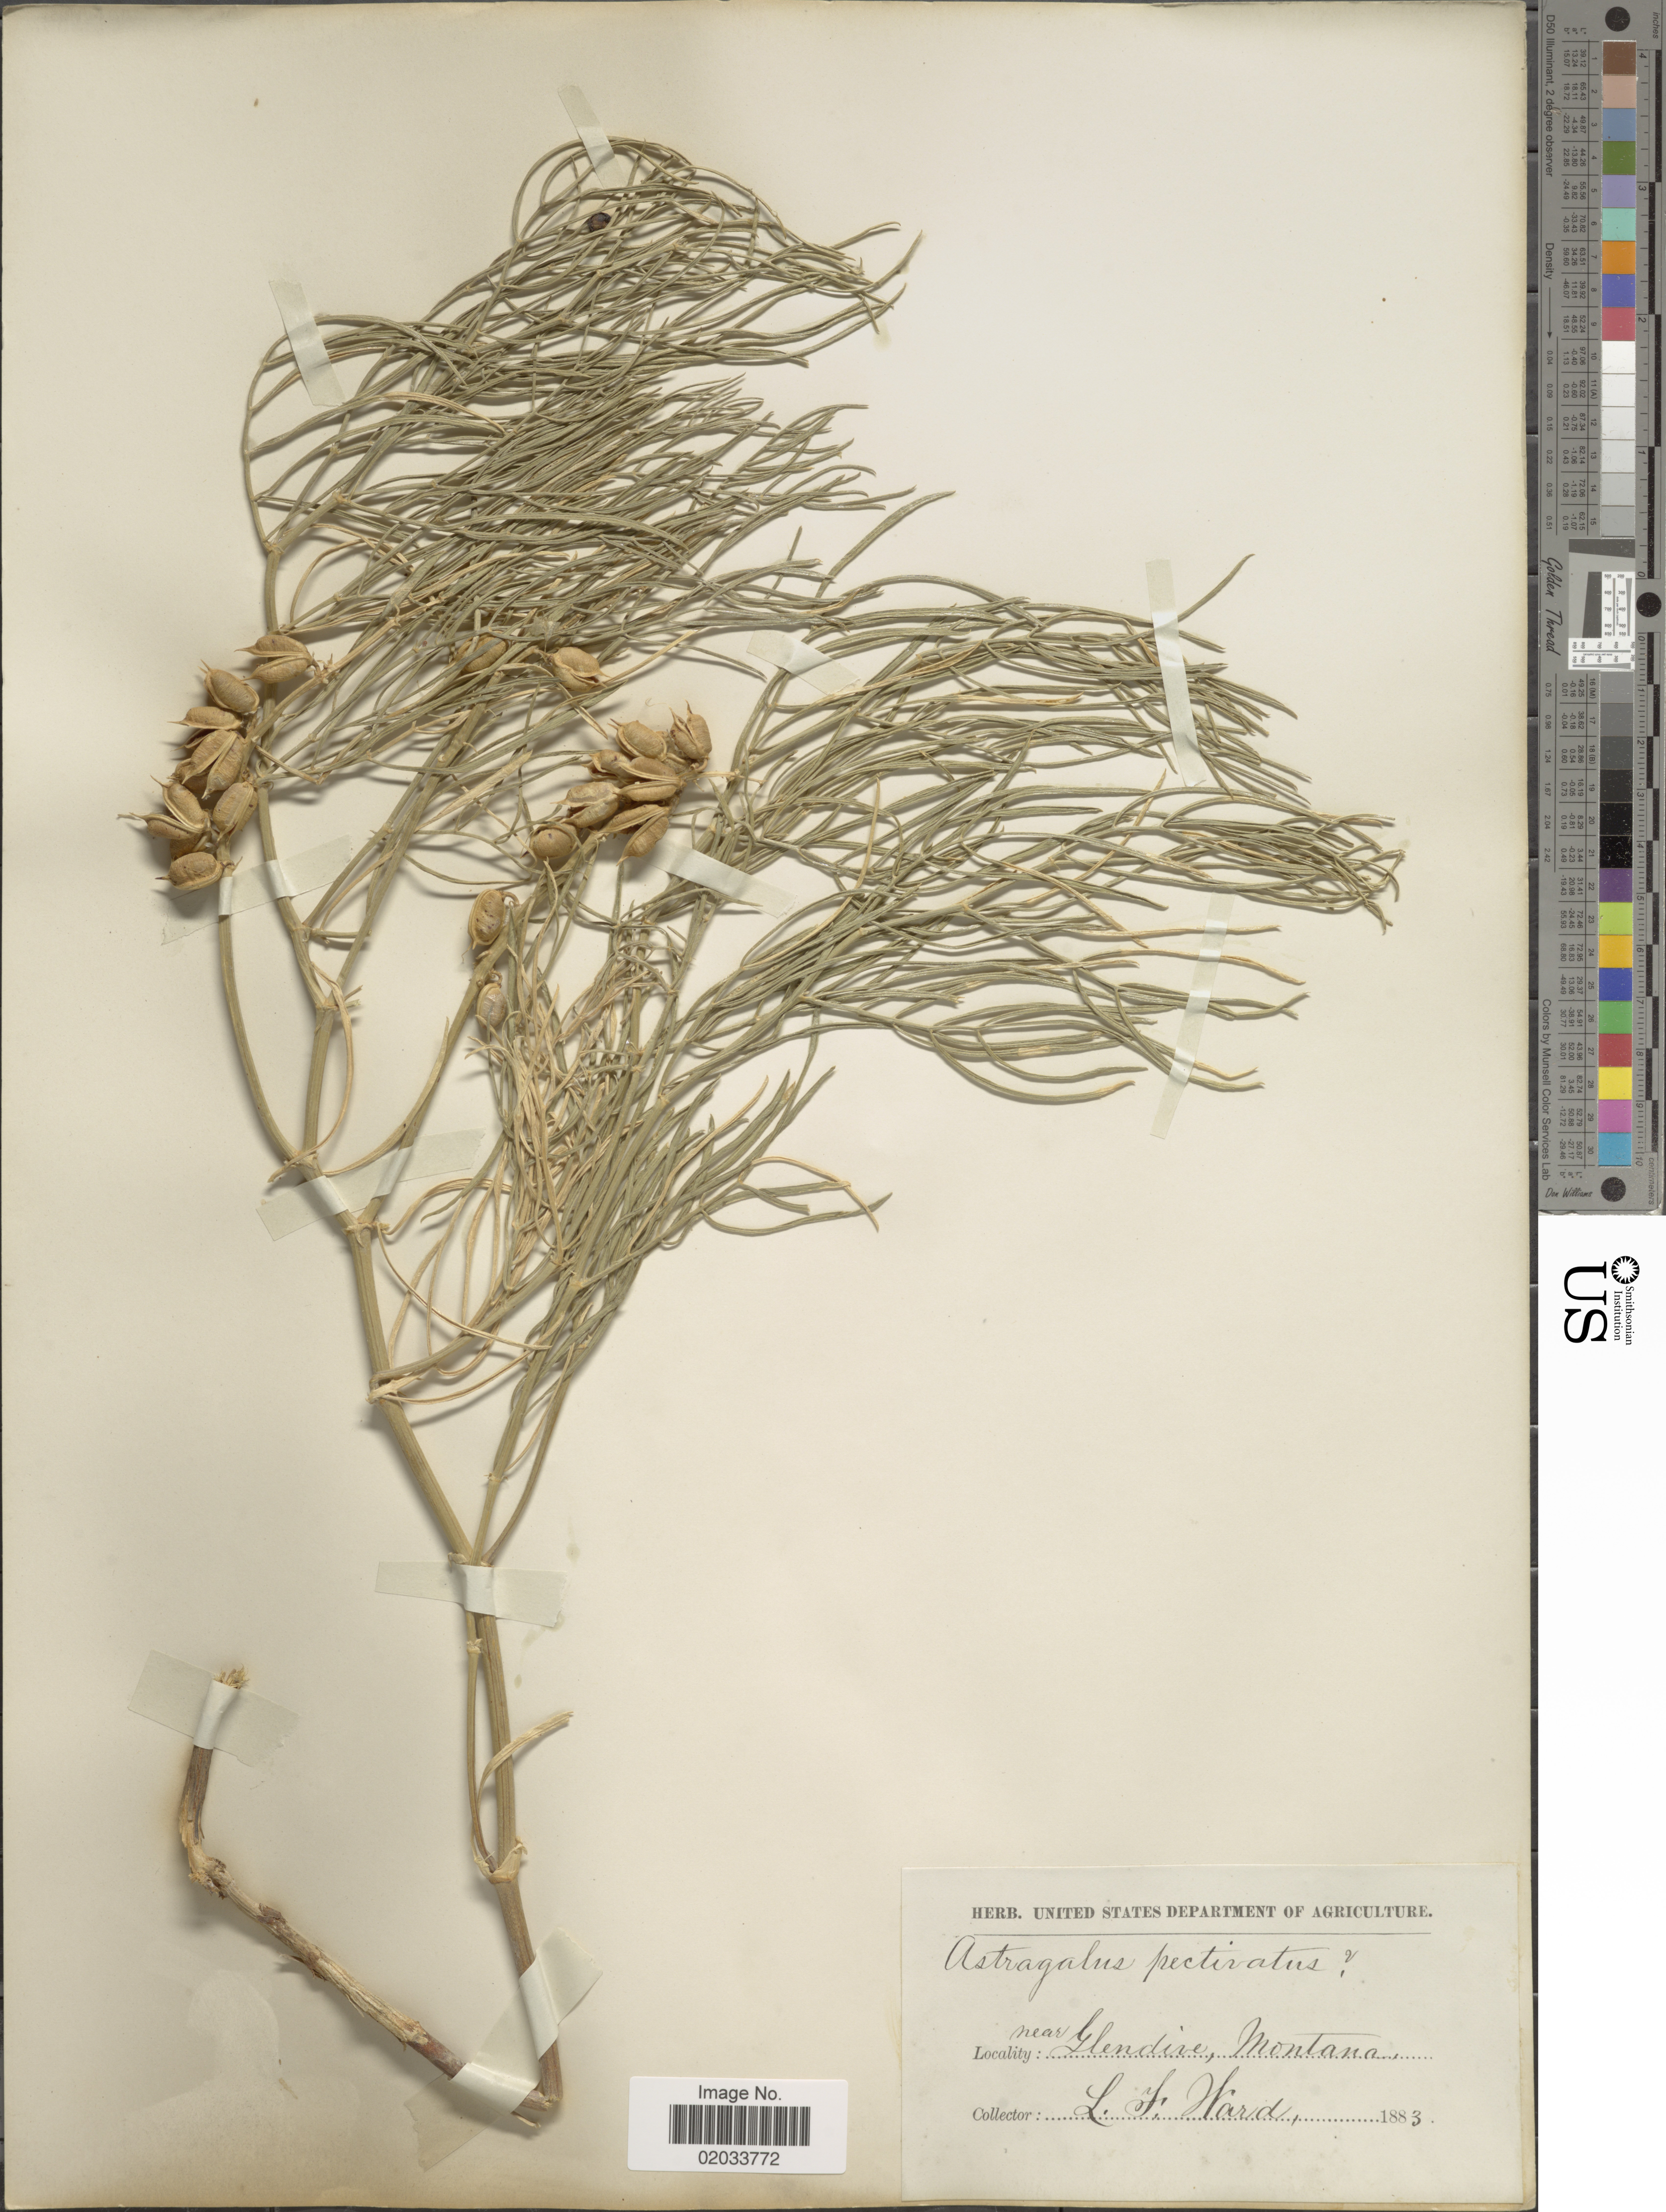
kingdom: Plantae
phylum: Tracheophyta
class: Magnoliopsida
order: Fabales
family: Fabaceae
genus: Astragalus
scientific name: Astragalus pectinatus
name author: (Hook.) G. Don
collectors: L. Ward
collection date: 1883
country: United States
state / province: Montana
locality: Near Glendive